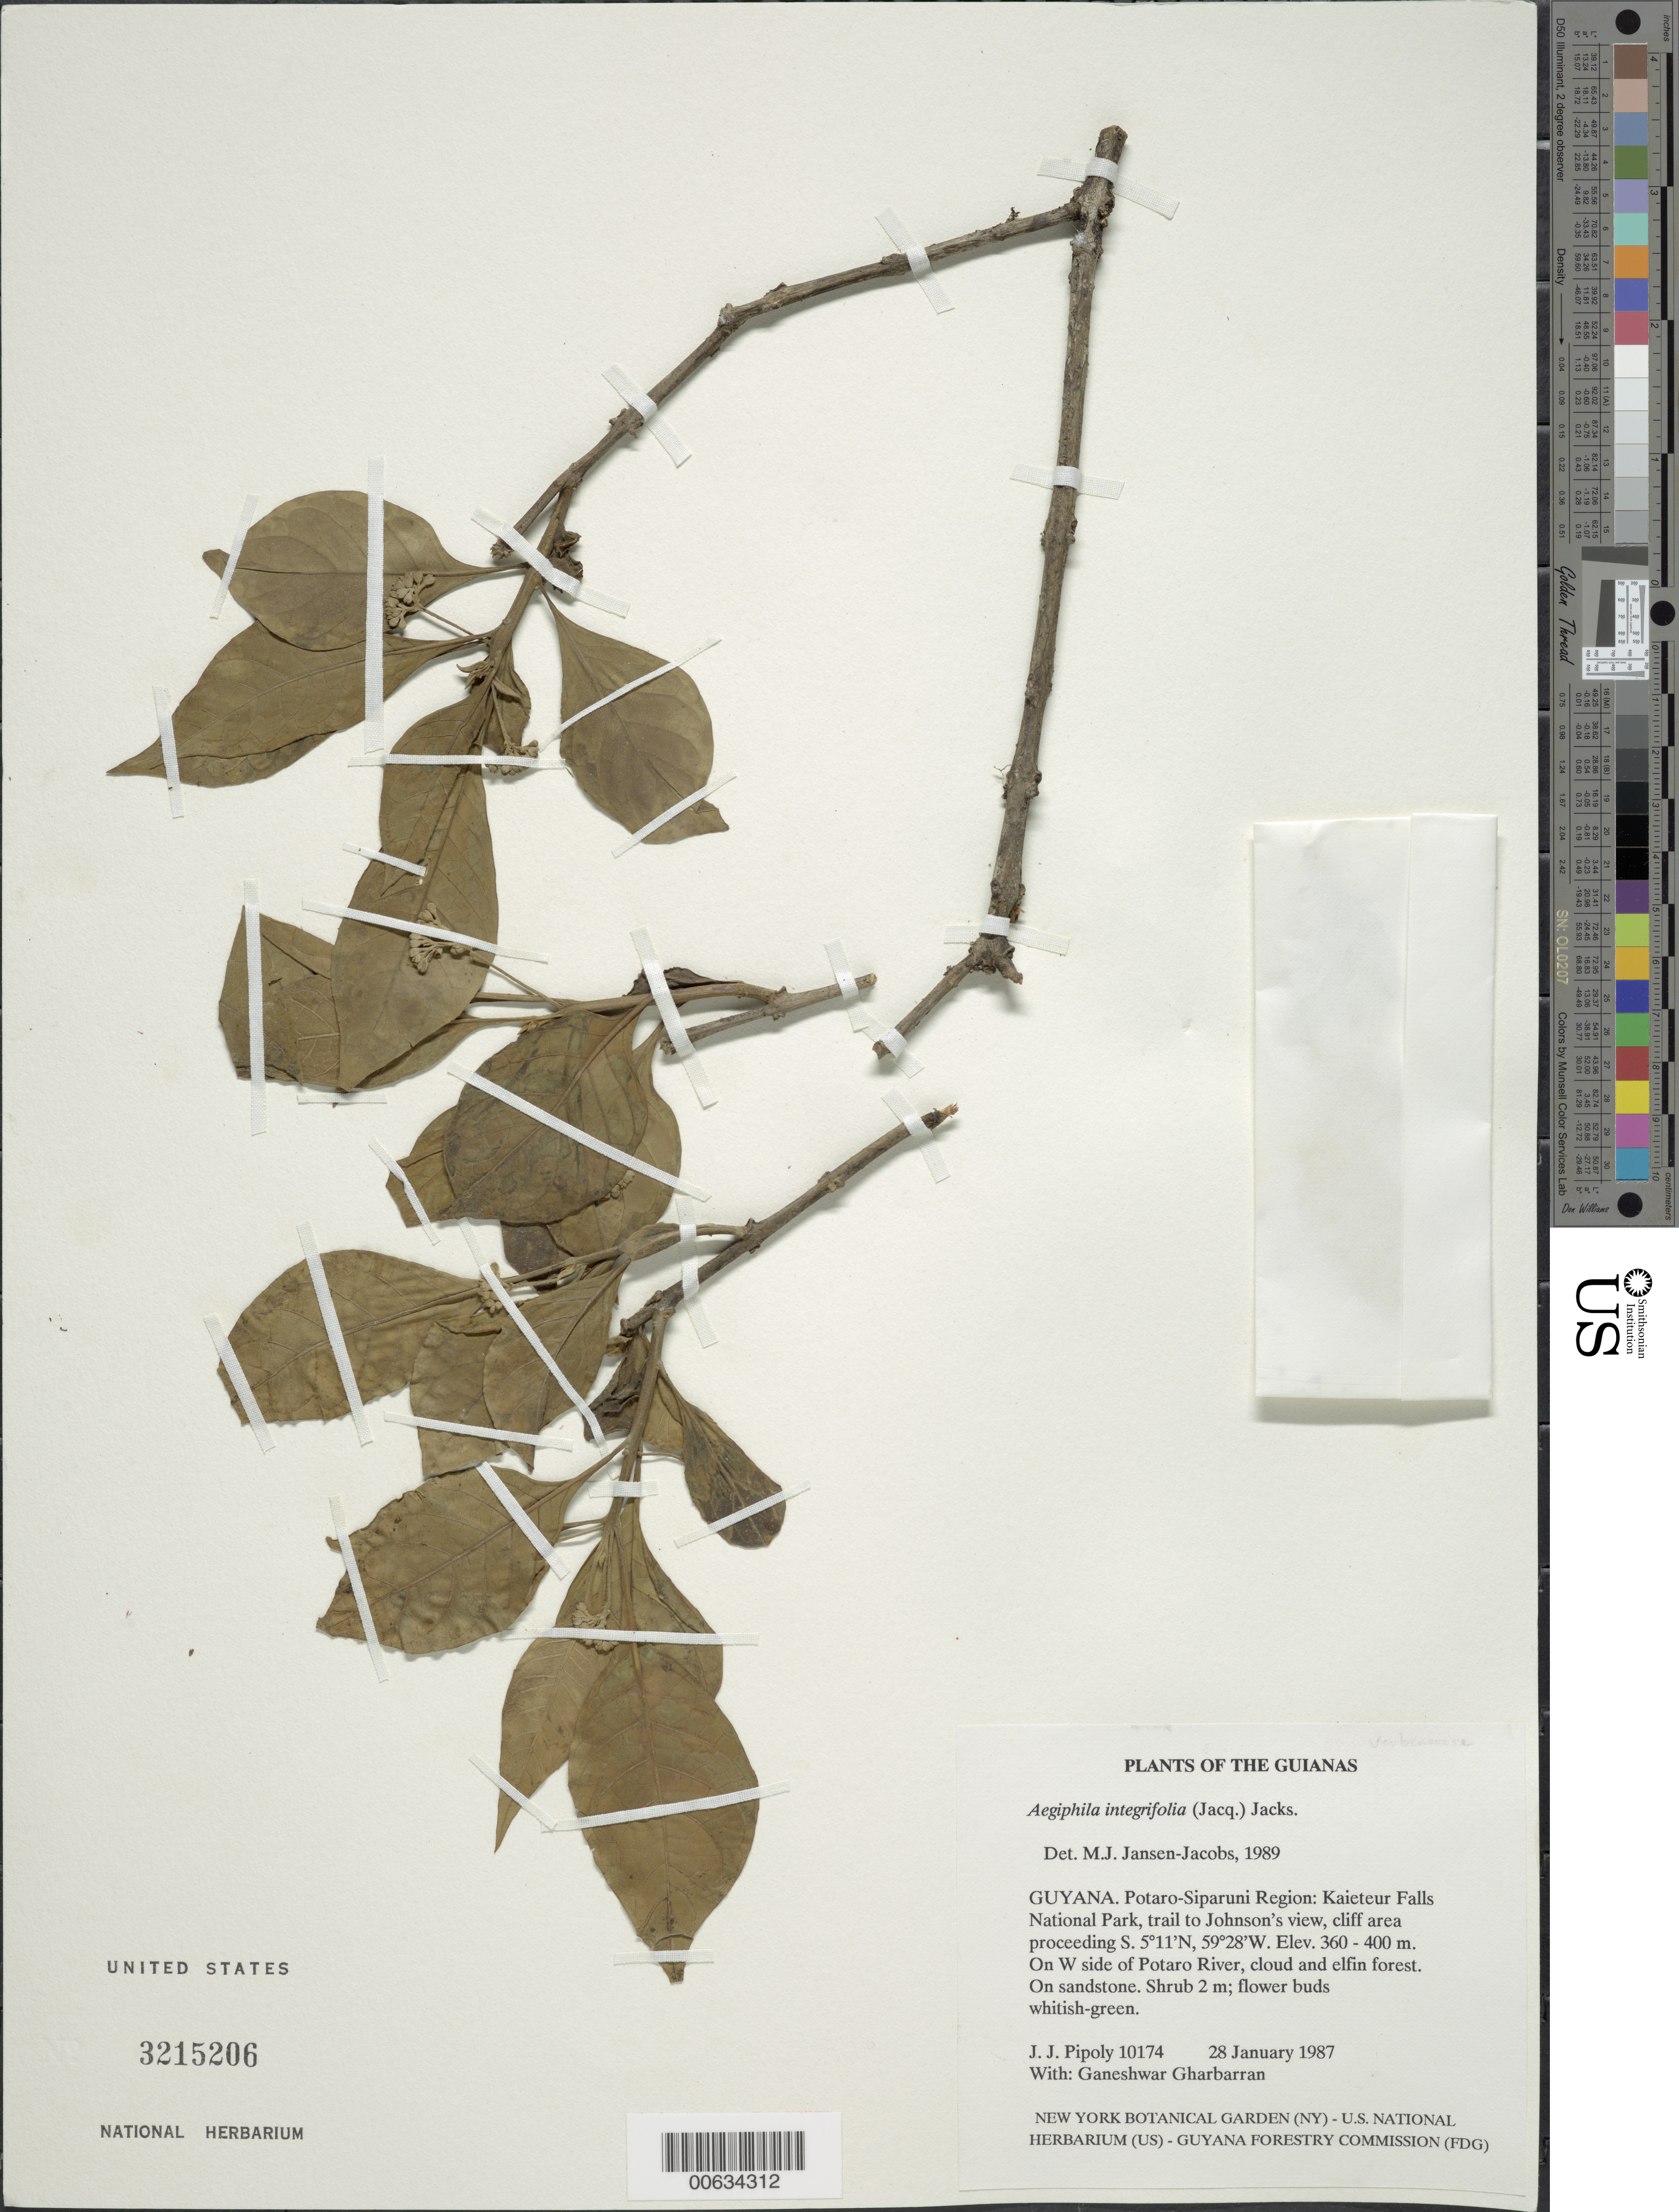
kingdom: Plantae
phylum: Tracheophyta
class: Magnoliopsida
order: Lamiales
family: Lamiaceae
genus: Aegiphila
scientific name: Aegiphila integrifolia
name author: (Jacq.) B.D. Jacks.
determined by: Jansen-Jacobs, M. J., (U), Nationaal Herbarium Nederland, Utrecht University branch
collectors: J. J. Pipoly & G. Gharbarran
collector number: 10174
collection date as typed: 28 January 1987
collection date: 1987-01-28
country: Guyana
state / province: Potaro-Siparuni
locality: Kaieteur Falls National Park, trail to Johnson's view, cliff area proceeding S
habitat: On W side of Potaro River, cloud and elfin forest. On sandstone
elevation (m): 360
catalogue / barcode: US 3215206